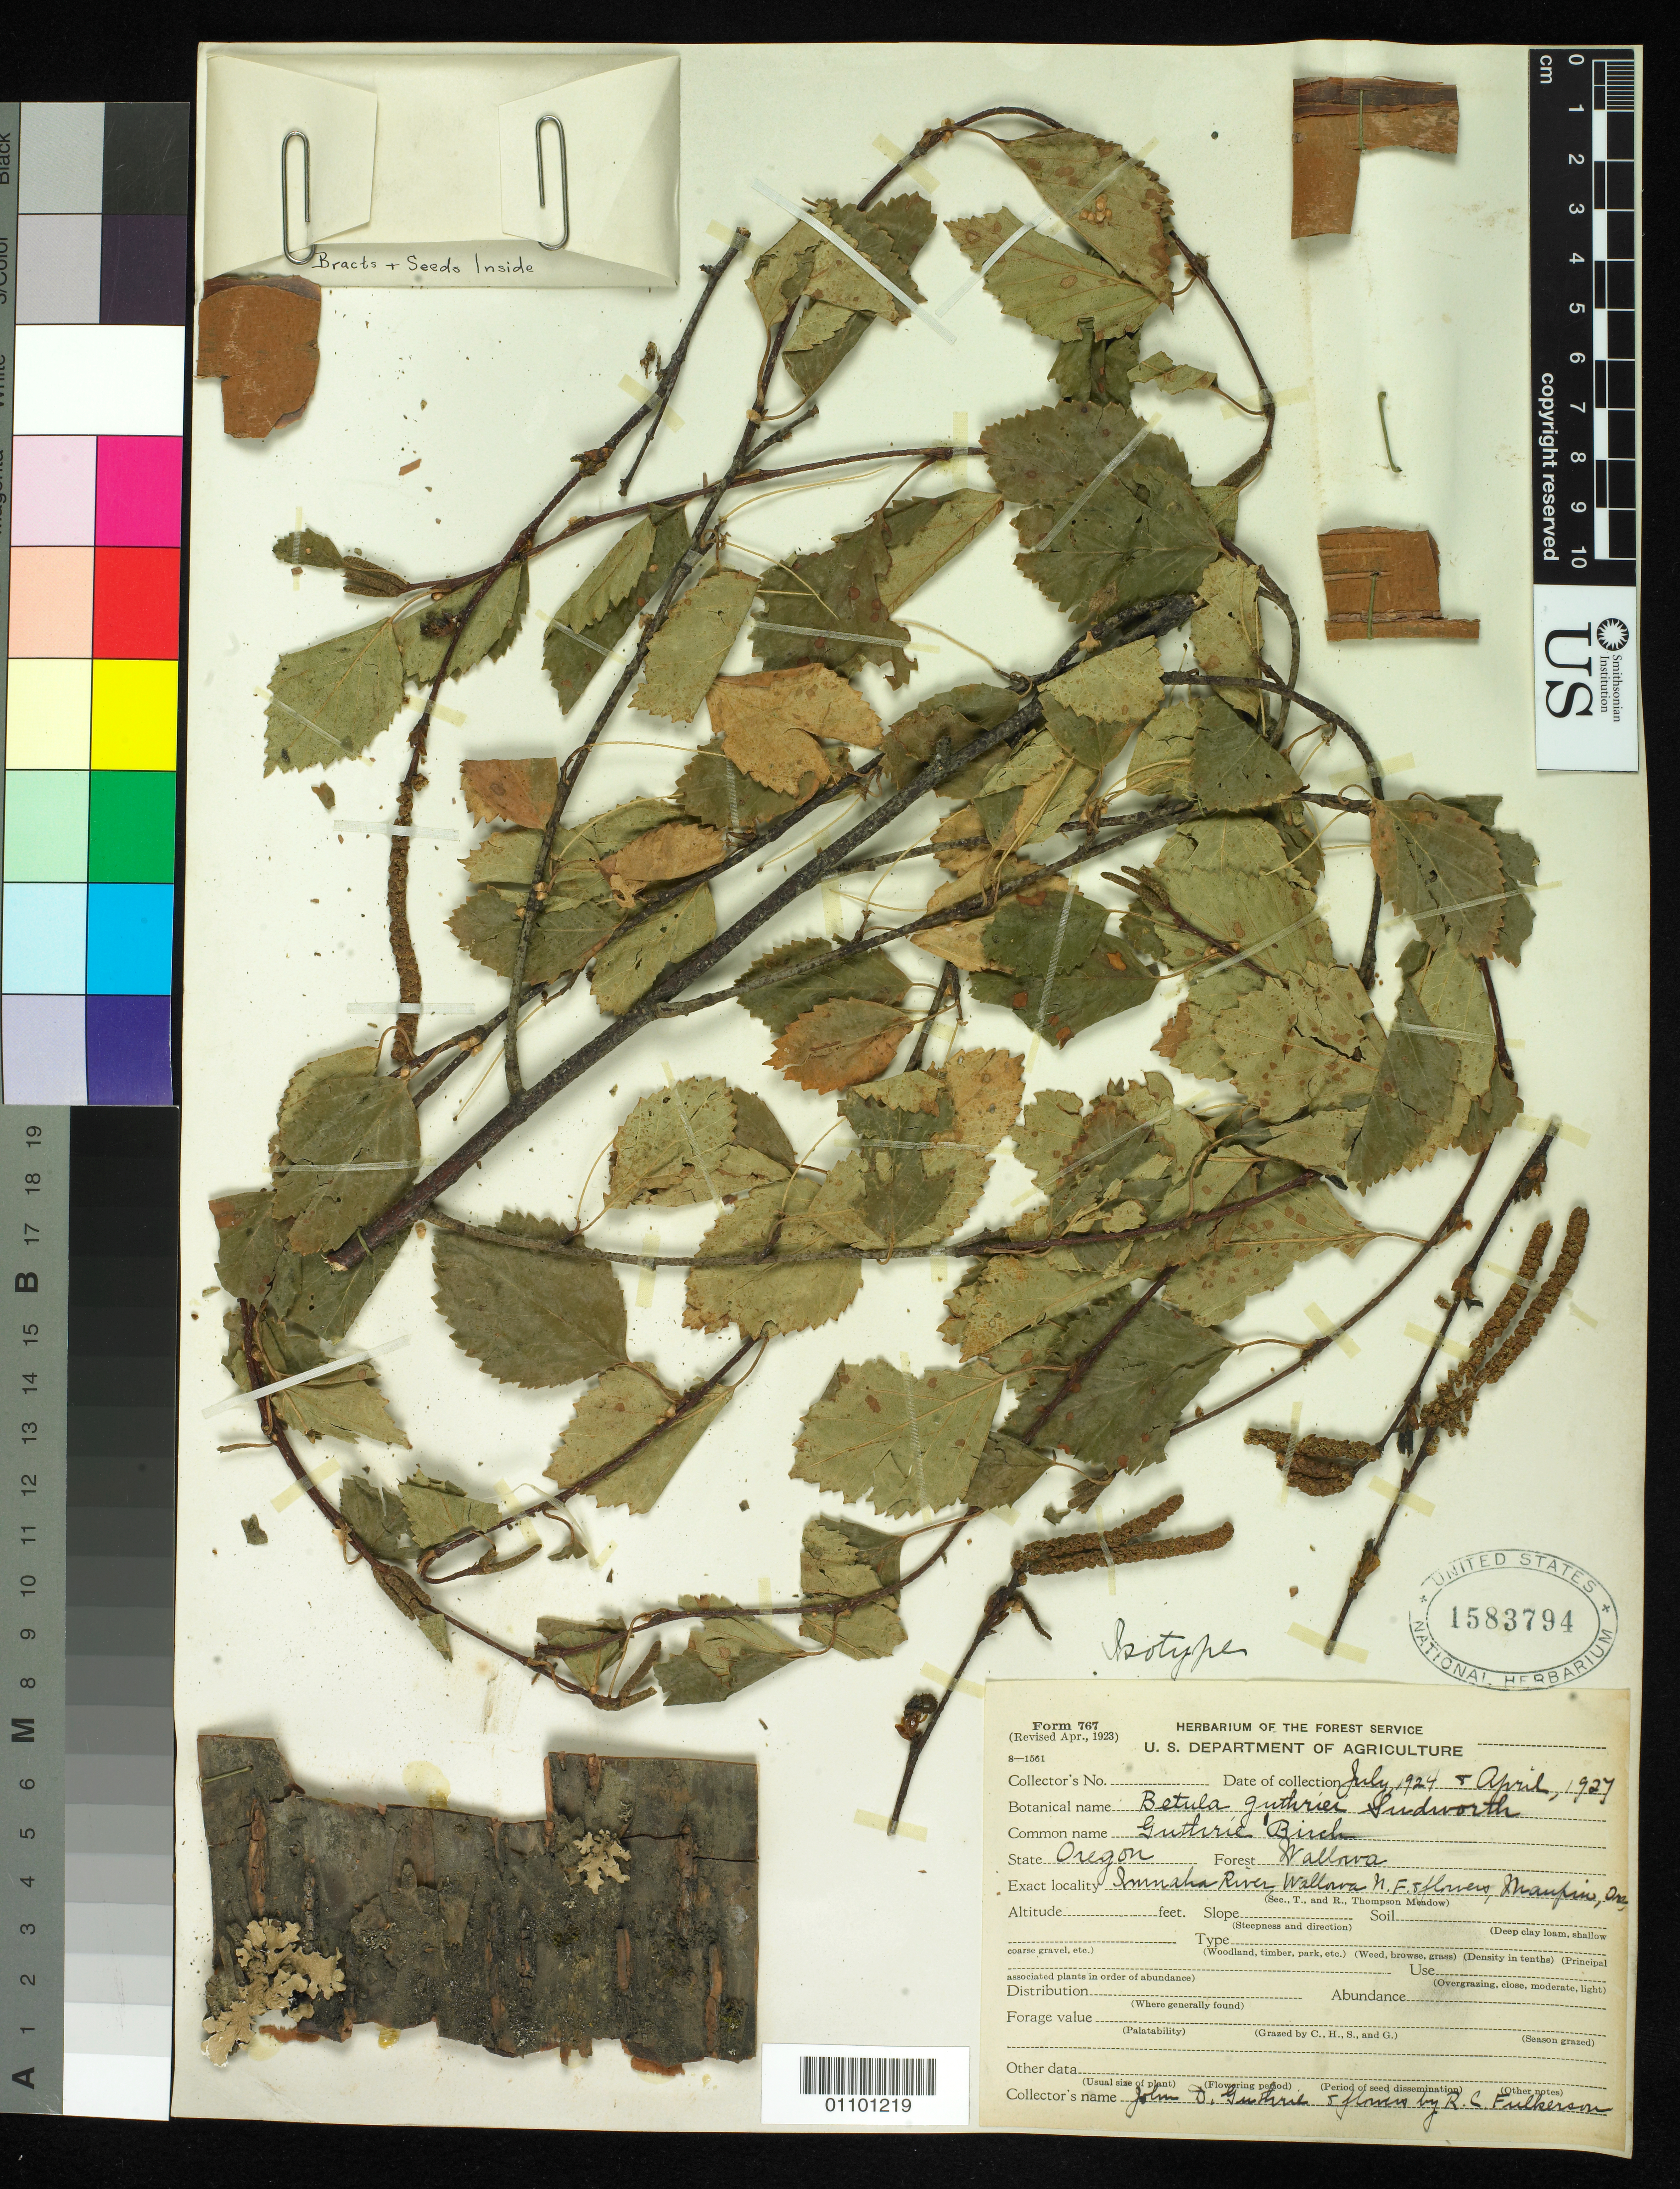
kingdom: Plantae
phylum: Tracheophyta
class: Magnoliopsida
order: Fagales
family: Betulaceae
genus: Betula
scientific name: Betula guthriei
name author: Sudw.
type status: Type Collection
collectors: J. Guthrie & R. Fulkerson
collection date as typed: Jul 1924 and -- Apr 1927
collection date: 1924-07,1927-04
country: United States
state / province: Oregon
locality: Imnaha River, Wallowa N.F. & flowers Maupin.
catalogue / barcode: US 1583794